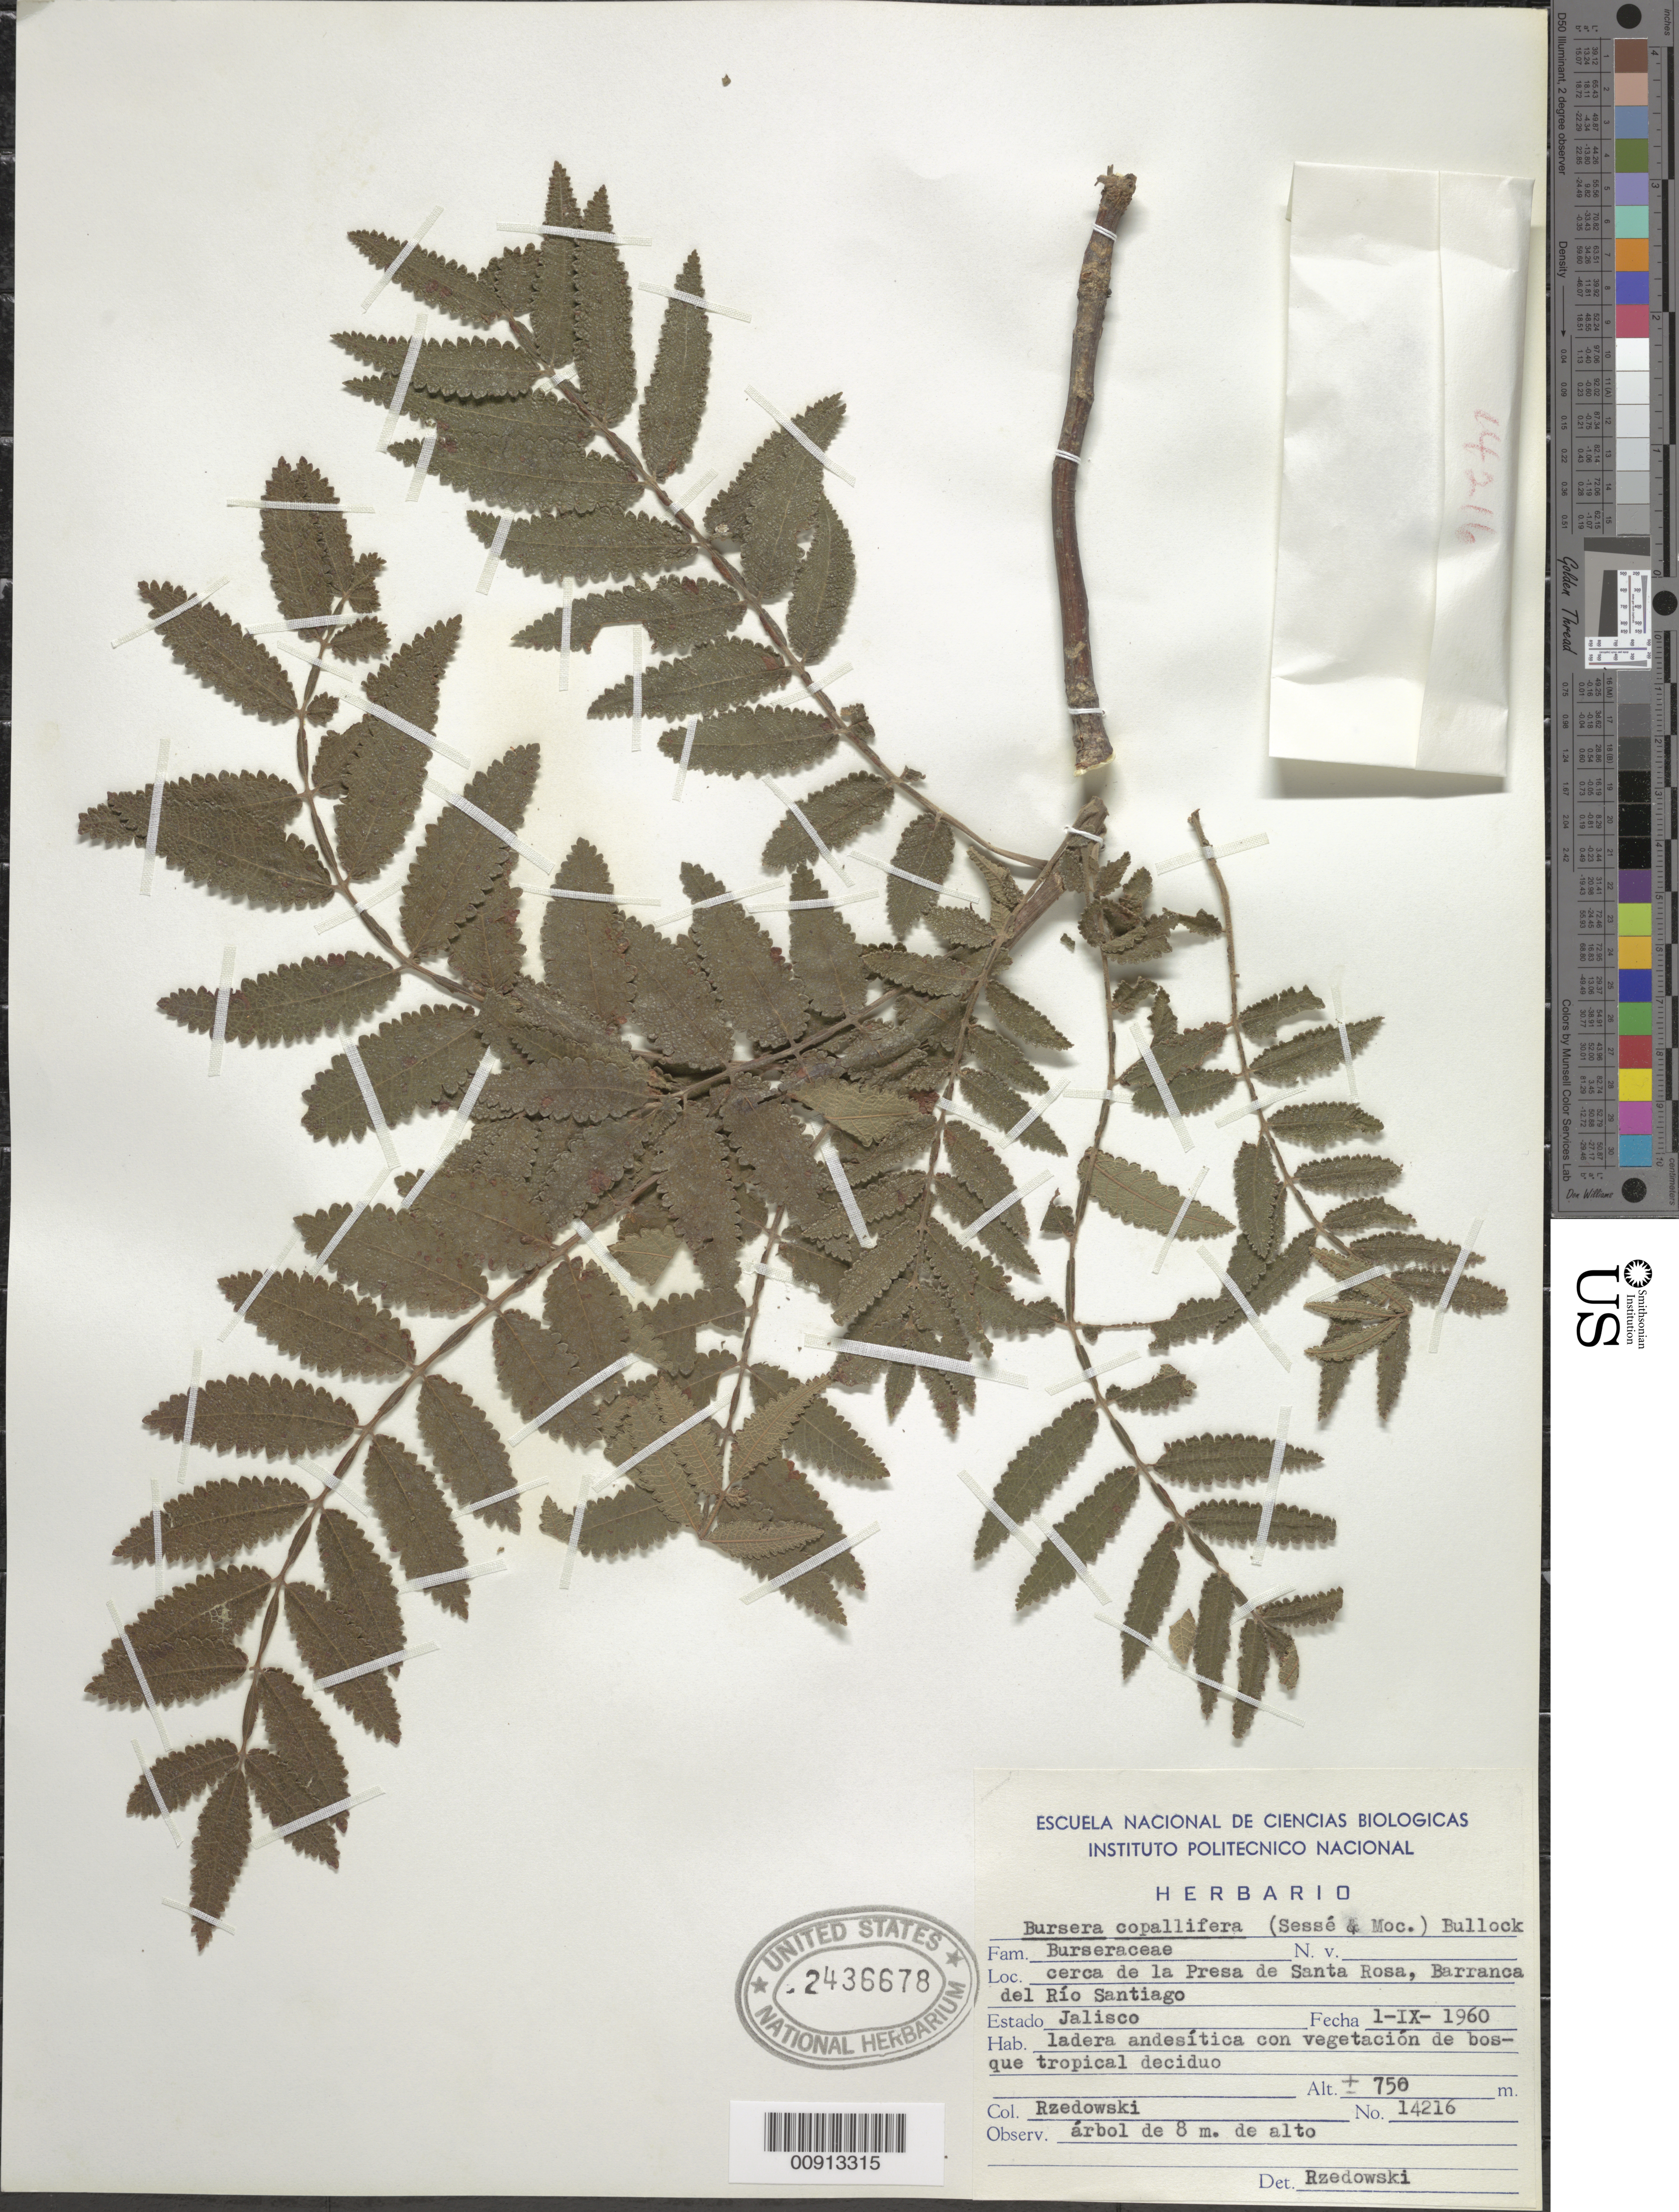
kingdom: Plantae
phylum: Tracheophyta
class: Magnoliopsida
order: Sapindales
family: Burseraceae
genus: Bursera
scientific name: Bursera copallifera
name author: (Moc. & Sessé ex DC.) Bullock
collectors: J. Rzedowski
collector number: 14216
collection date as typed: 01 Sep 1960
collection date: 1960-09-01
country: Mexico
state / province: Jalisco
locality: Cerca de la Presa de Santa Rosa, Barranca de Río Santiago, Estado Jalisco.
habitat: Ladera andesítica con vegetación de bosque tropical deciduo.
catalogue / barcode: US 2436678